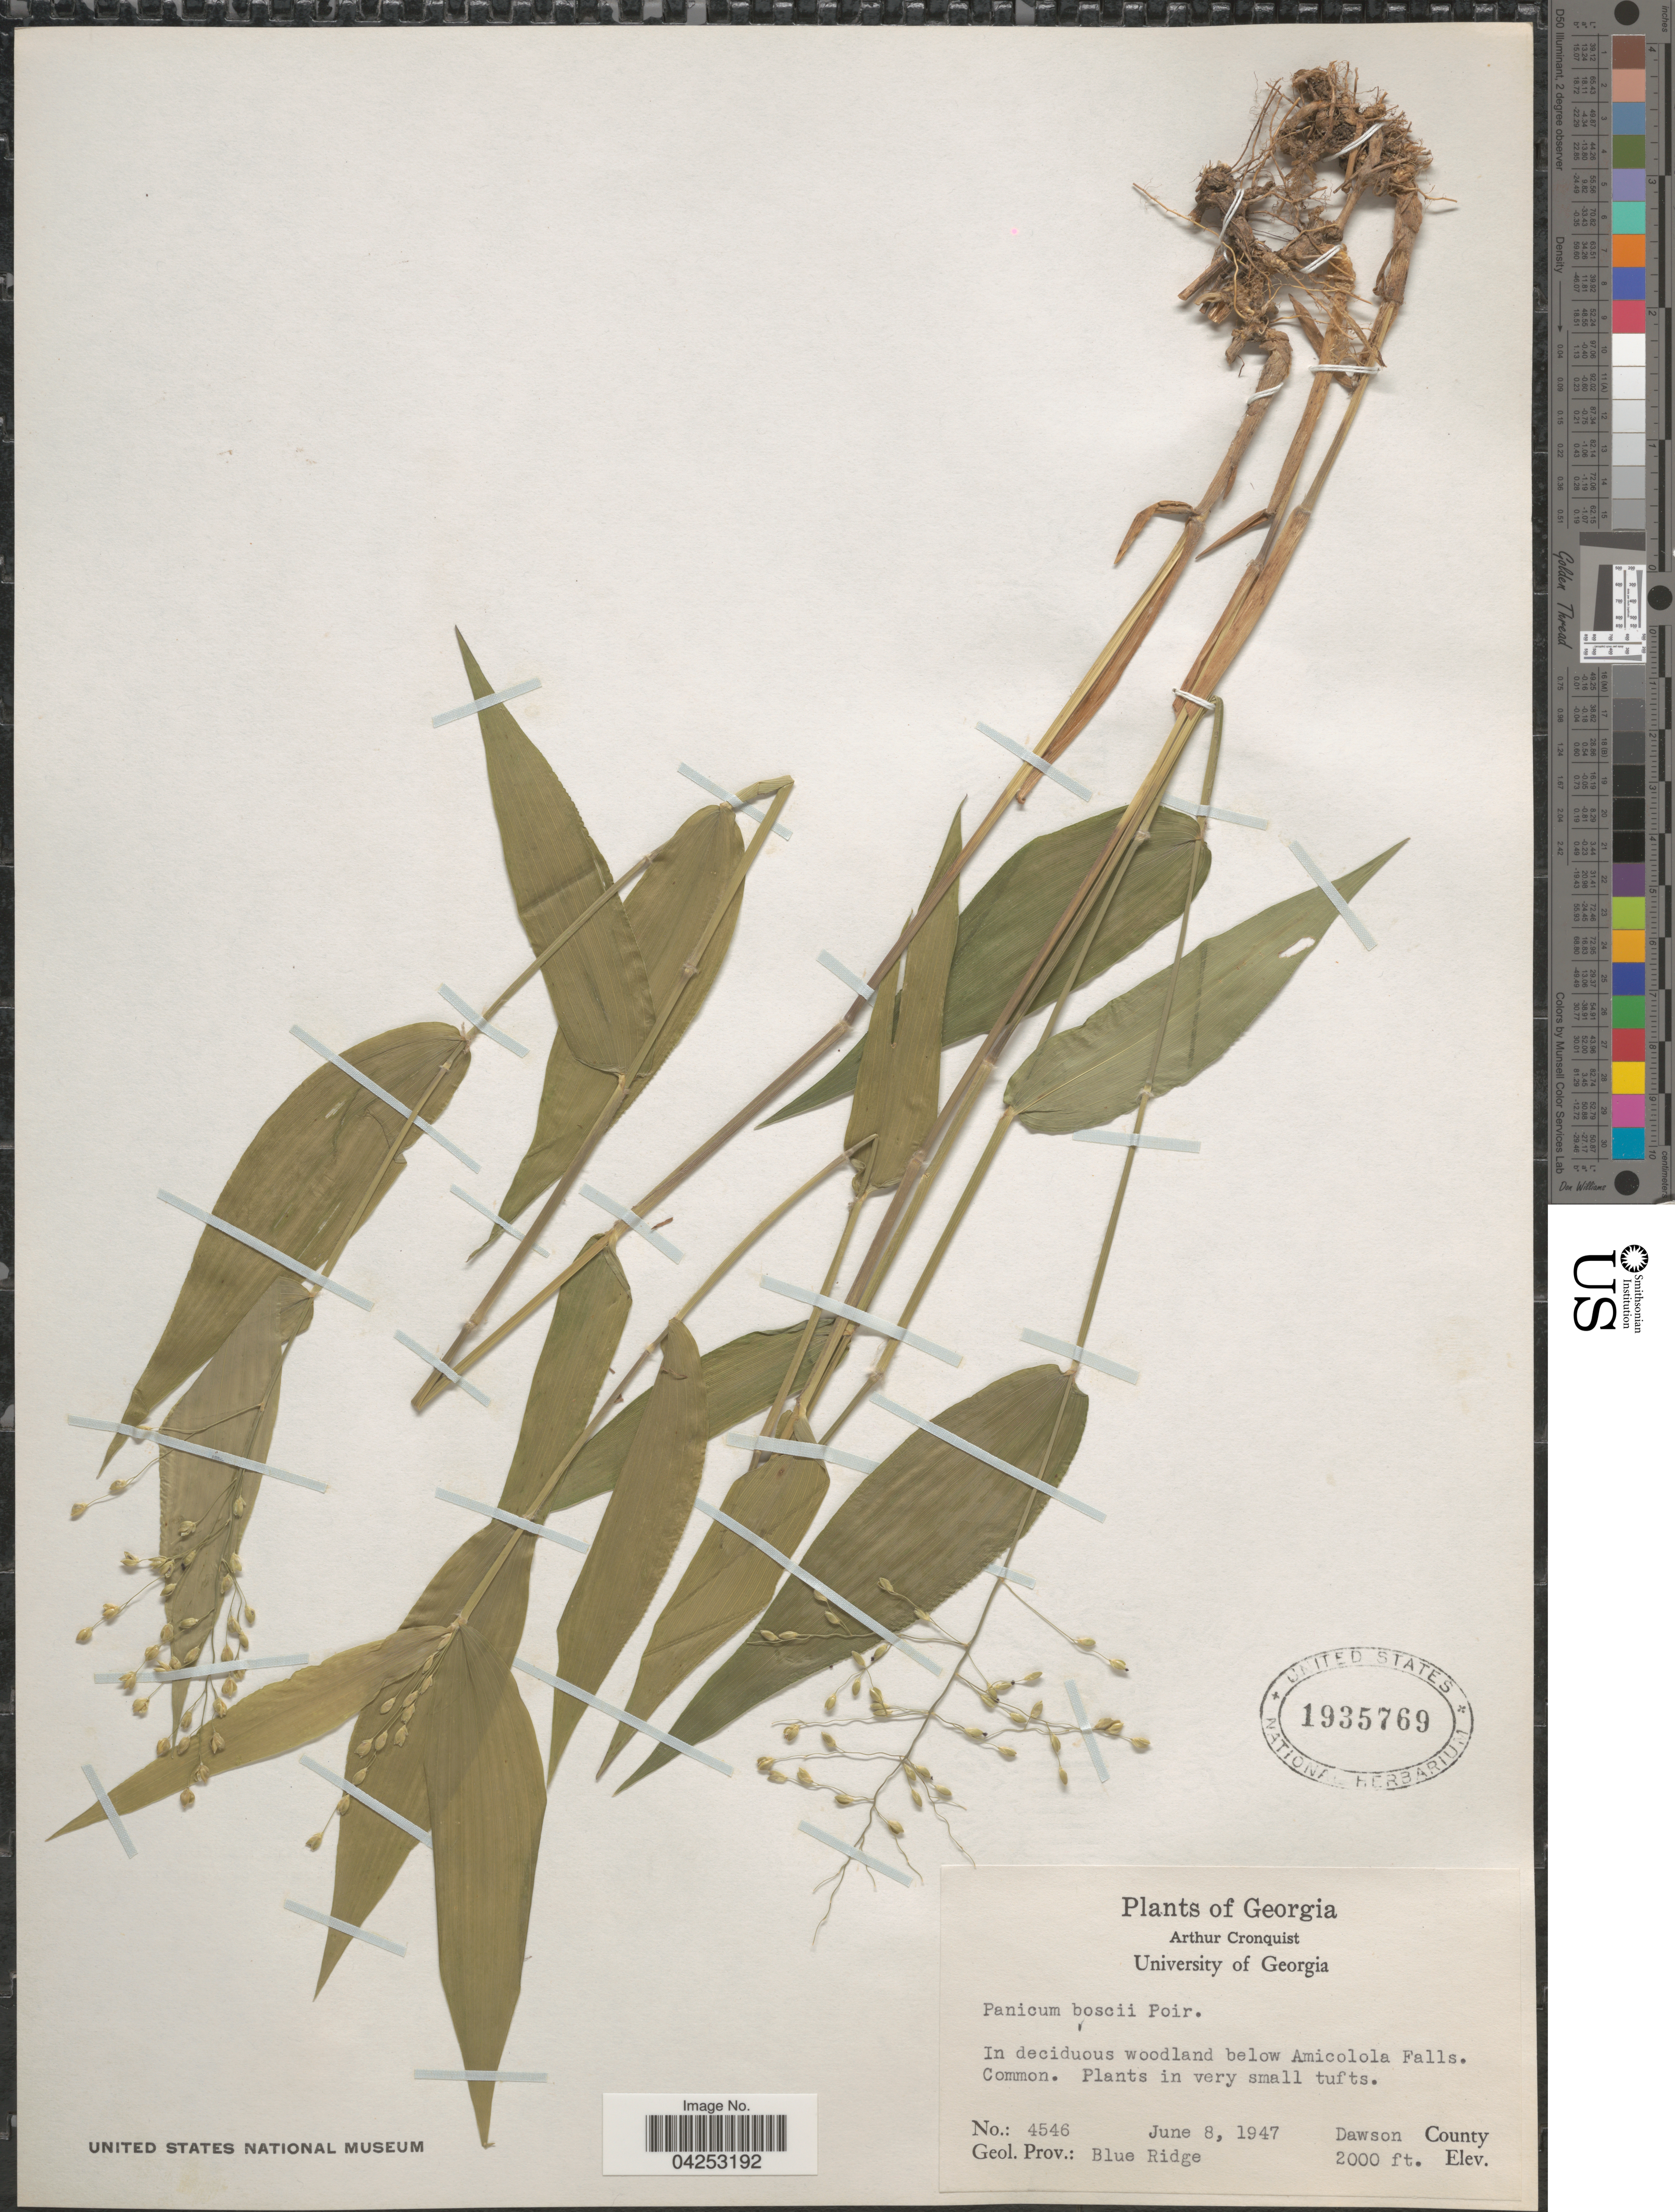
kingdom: Plantae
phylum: Tracheophyta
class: Liliopsida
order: Poales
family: Poaceae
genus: Dichanthelium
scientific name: Dichanthelium boscii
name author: (Poir.) Gould & C.A. Clark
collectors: A. J. Cronquist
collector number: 4546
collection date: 1947-06-08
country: United States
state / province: Georgia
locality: In deciduous woodland below Amicolola Falls. Dawson County. Geol. Prov.: Blue Ridge.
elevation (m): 610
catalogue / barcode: US 1935769